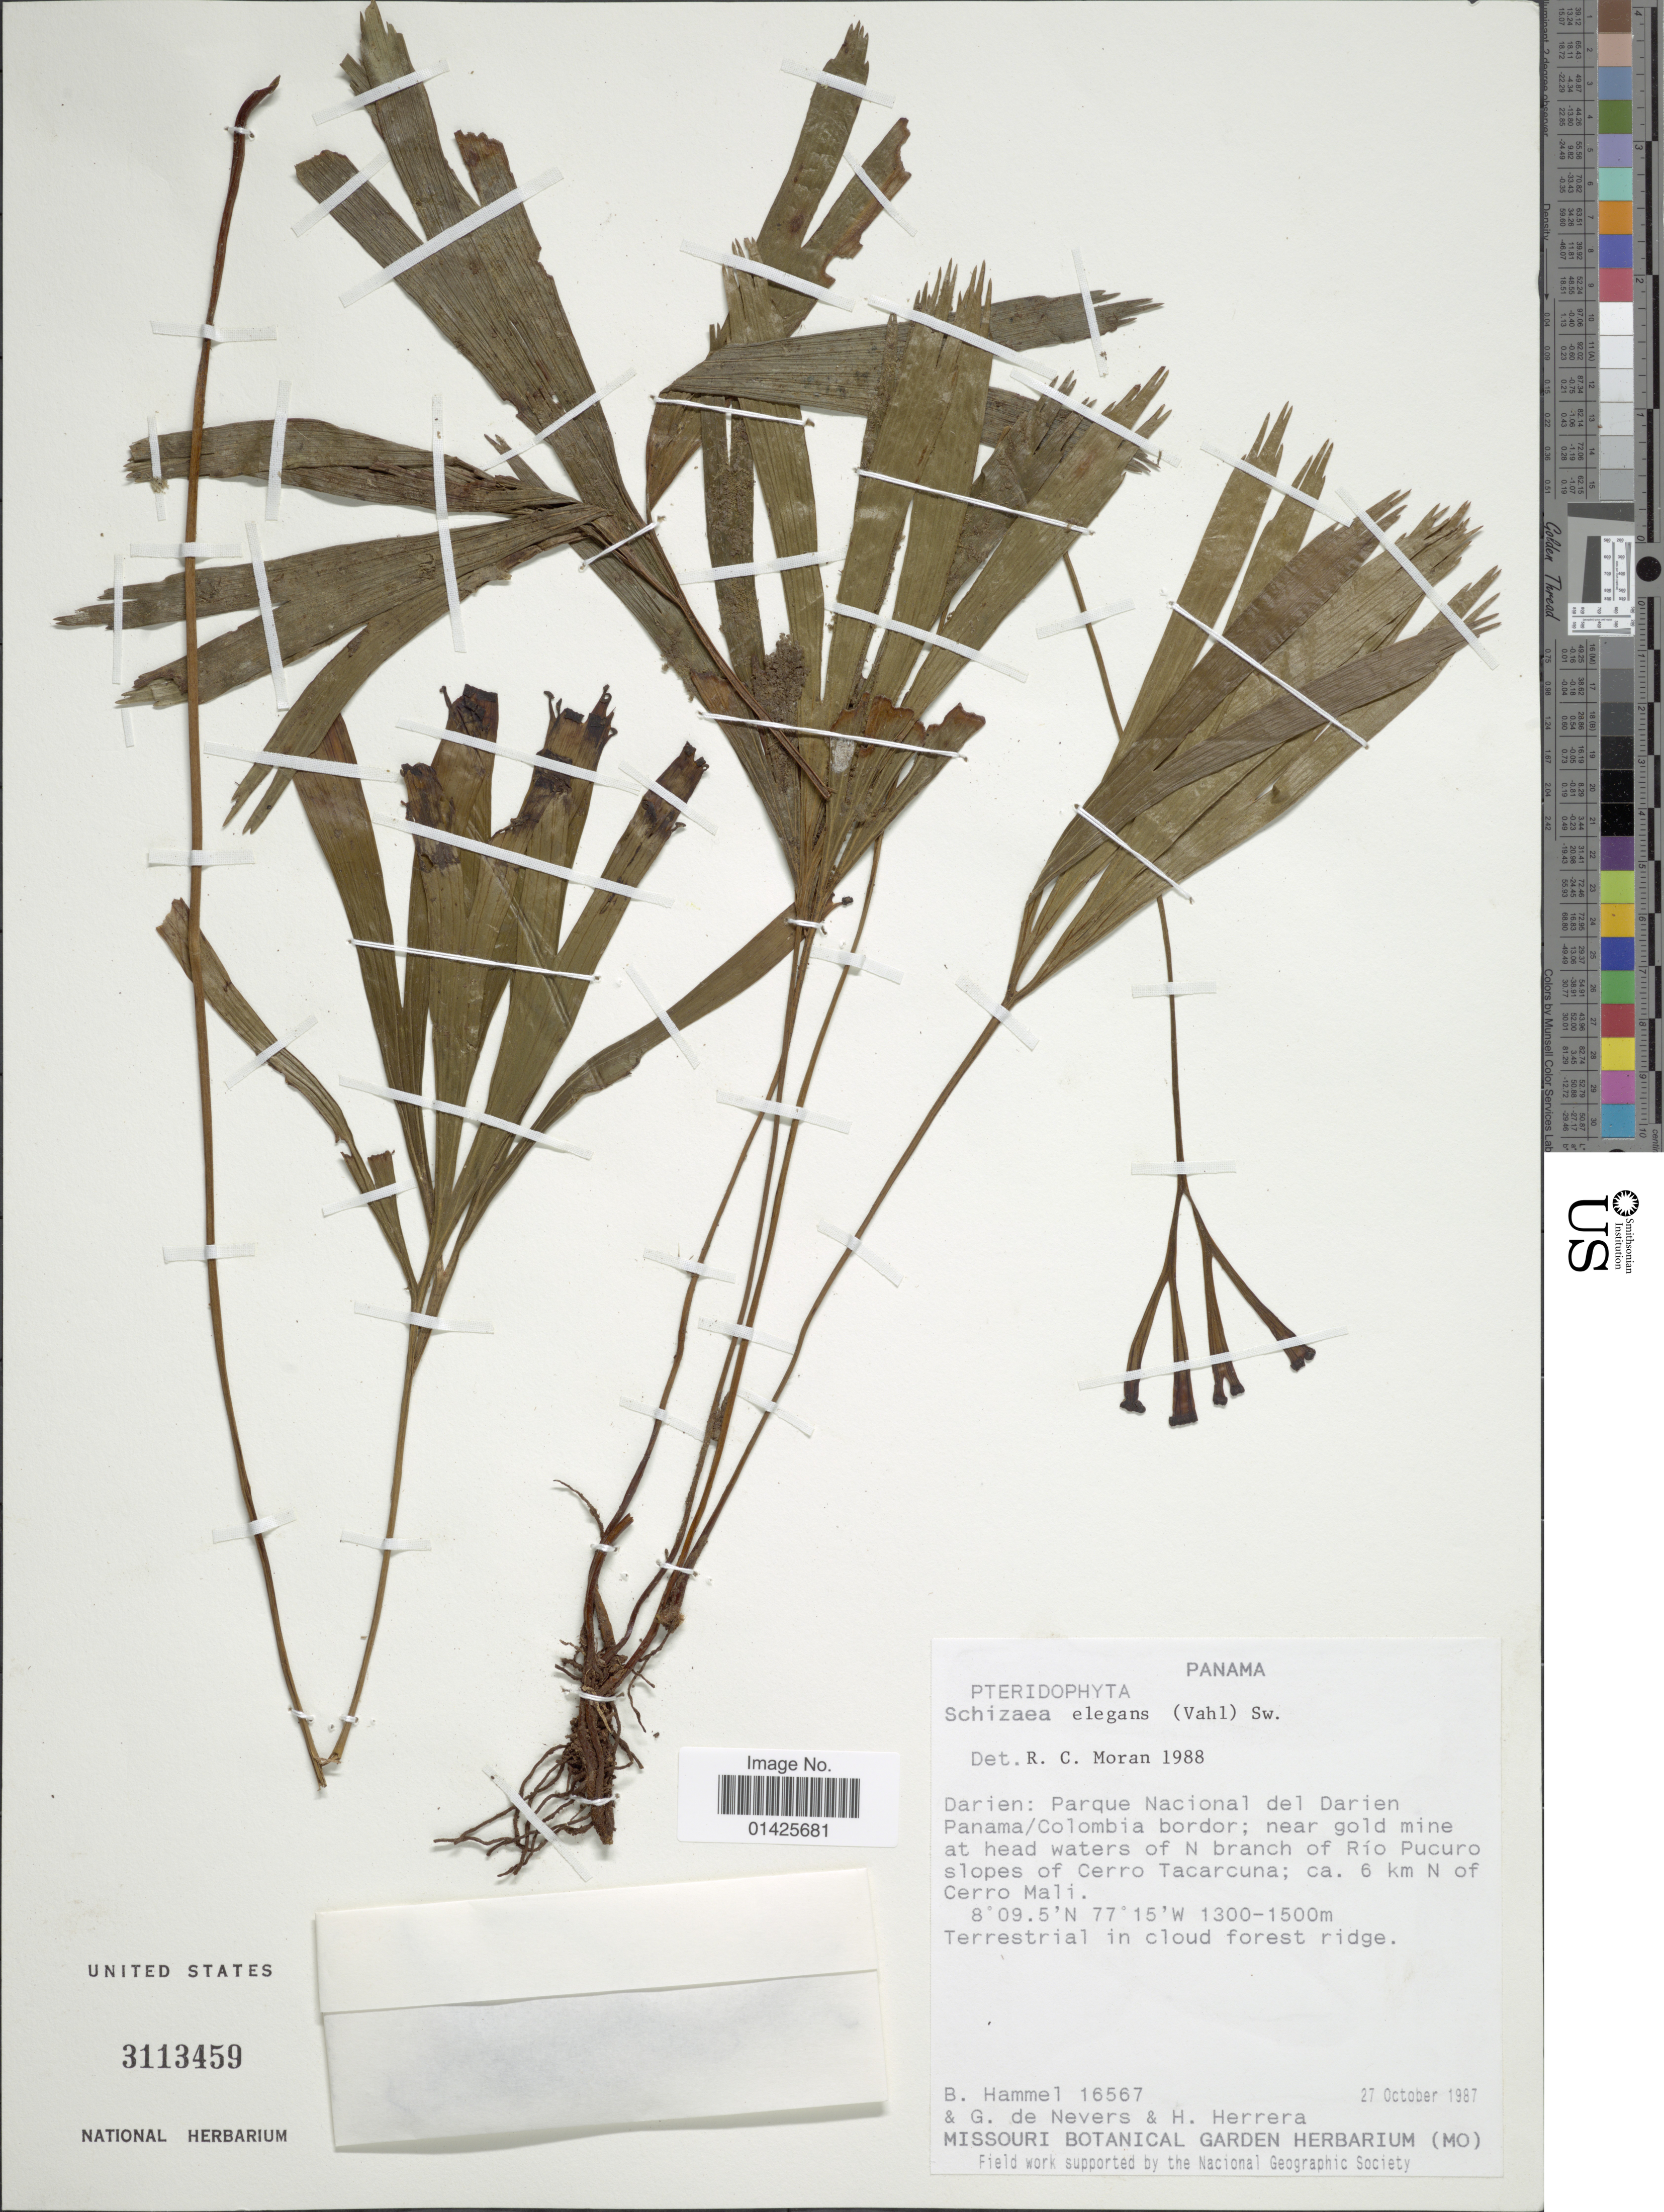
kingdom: Plantae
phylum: Tracheophyta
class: Polypodiopsida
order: Schizaeales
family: Schizaeaceae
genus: Schizaea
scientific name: Schizaea elegans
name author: (Vahl) Sw.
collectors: B. Hammel, G. C. de Nevers & H. Herrera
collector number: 16567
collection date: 1987-10-27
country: Panama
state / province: Darién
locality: Darien: Parque Nacianal del Darien Panama/Colombia bordor, near gold mine at head waters of N branch of Río Pucuro slopes of Cerri Tacarcuna, ca 6 km N of Cerro Mali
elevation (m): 1300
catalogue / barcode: US 3113459